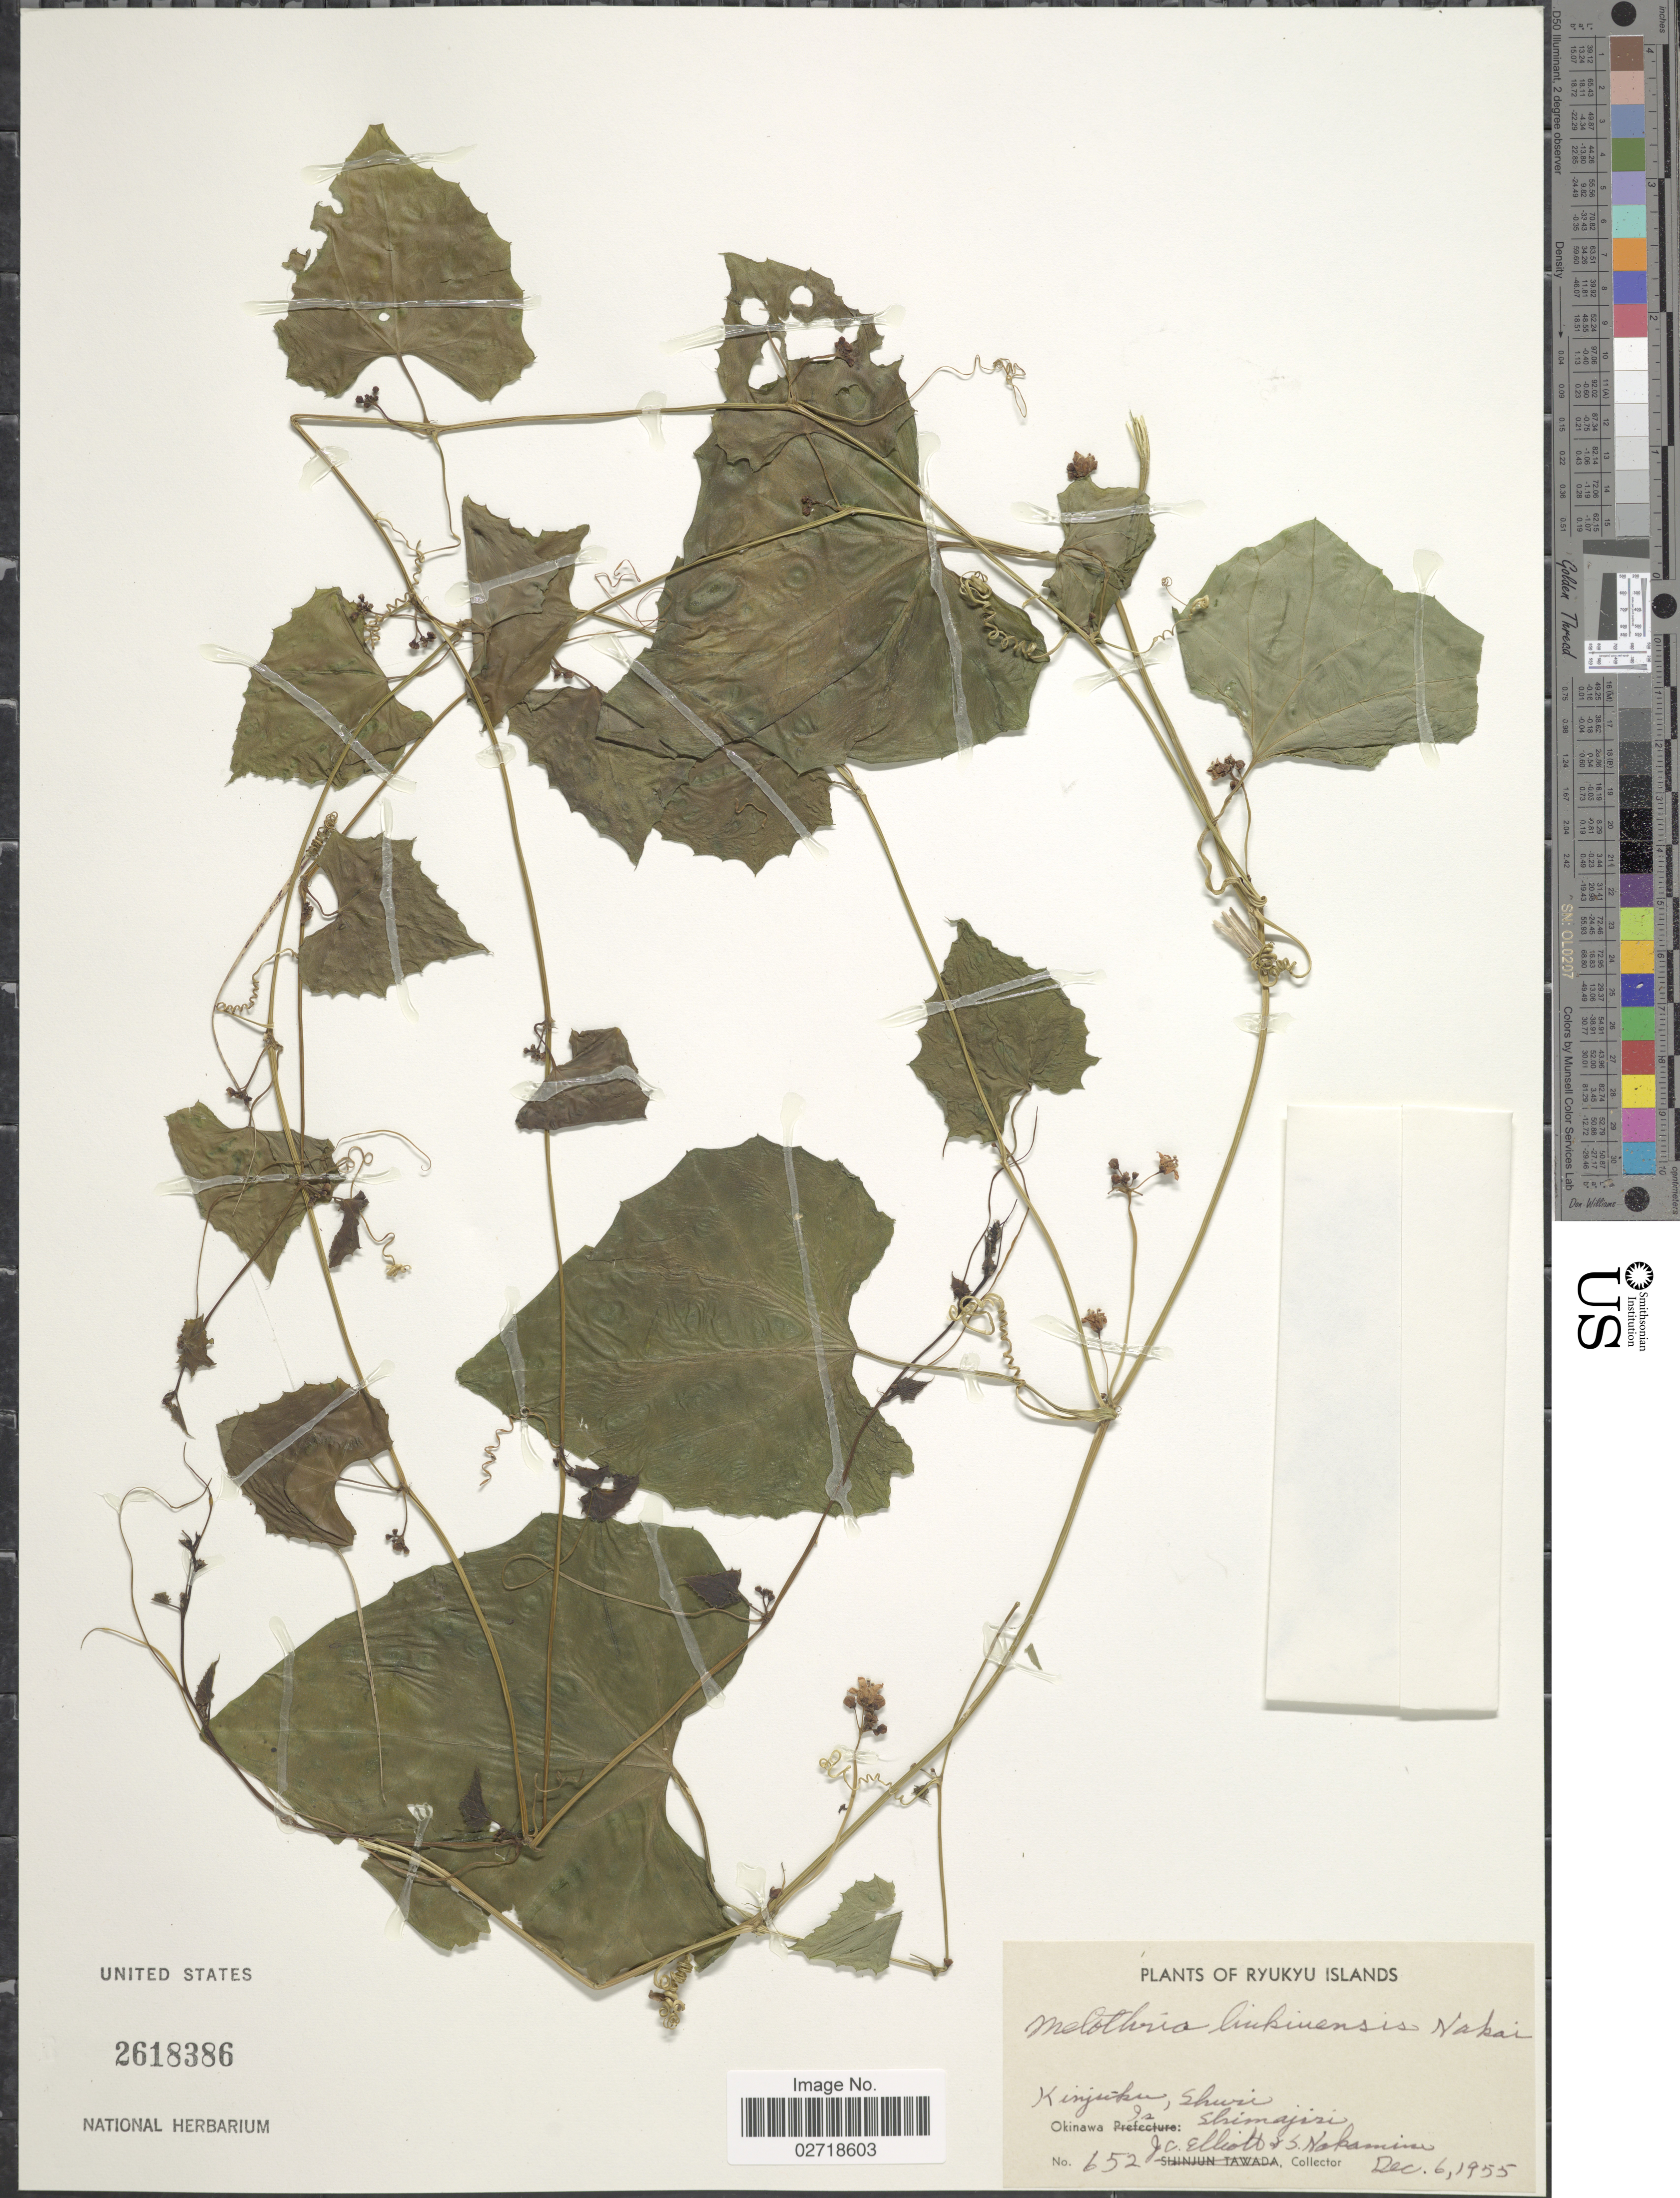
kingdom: Plantae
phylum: Tracheophyta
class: Magnoliopsida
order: Cucurbitales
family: Cucurbitaceae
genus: Zehneria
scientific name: Zehneria guamensis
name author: Merr.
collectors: J. C. Elliott & S. Nakamine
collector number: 652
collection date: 1955-12-06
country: Japan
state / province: Okinawa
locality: Kinjuka, Shuri, Okinawa Is.: Shimajiri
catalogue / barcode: US 2618386